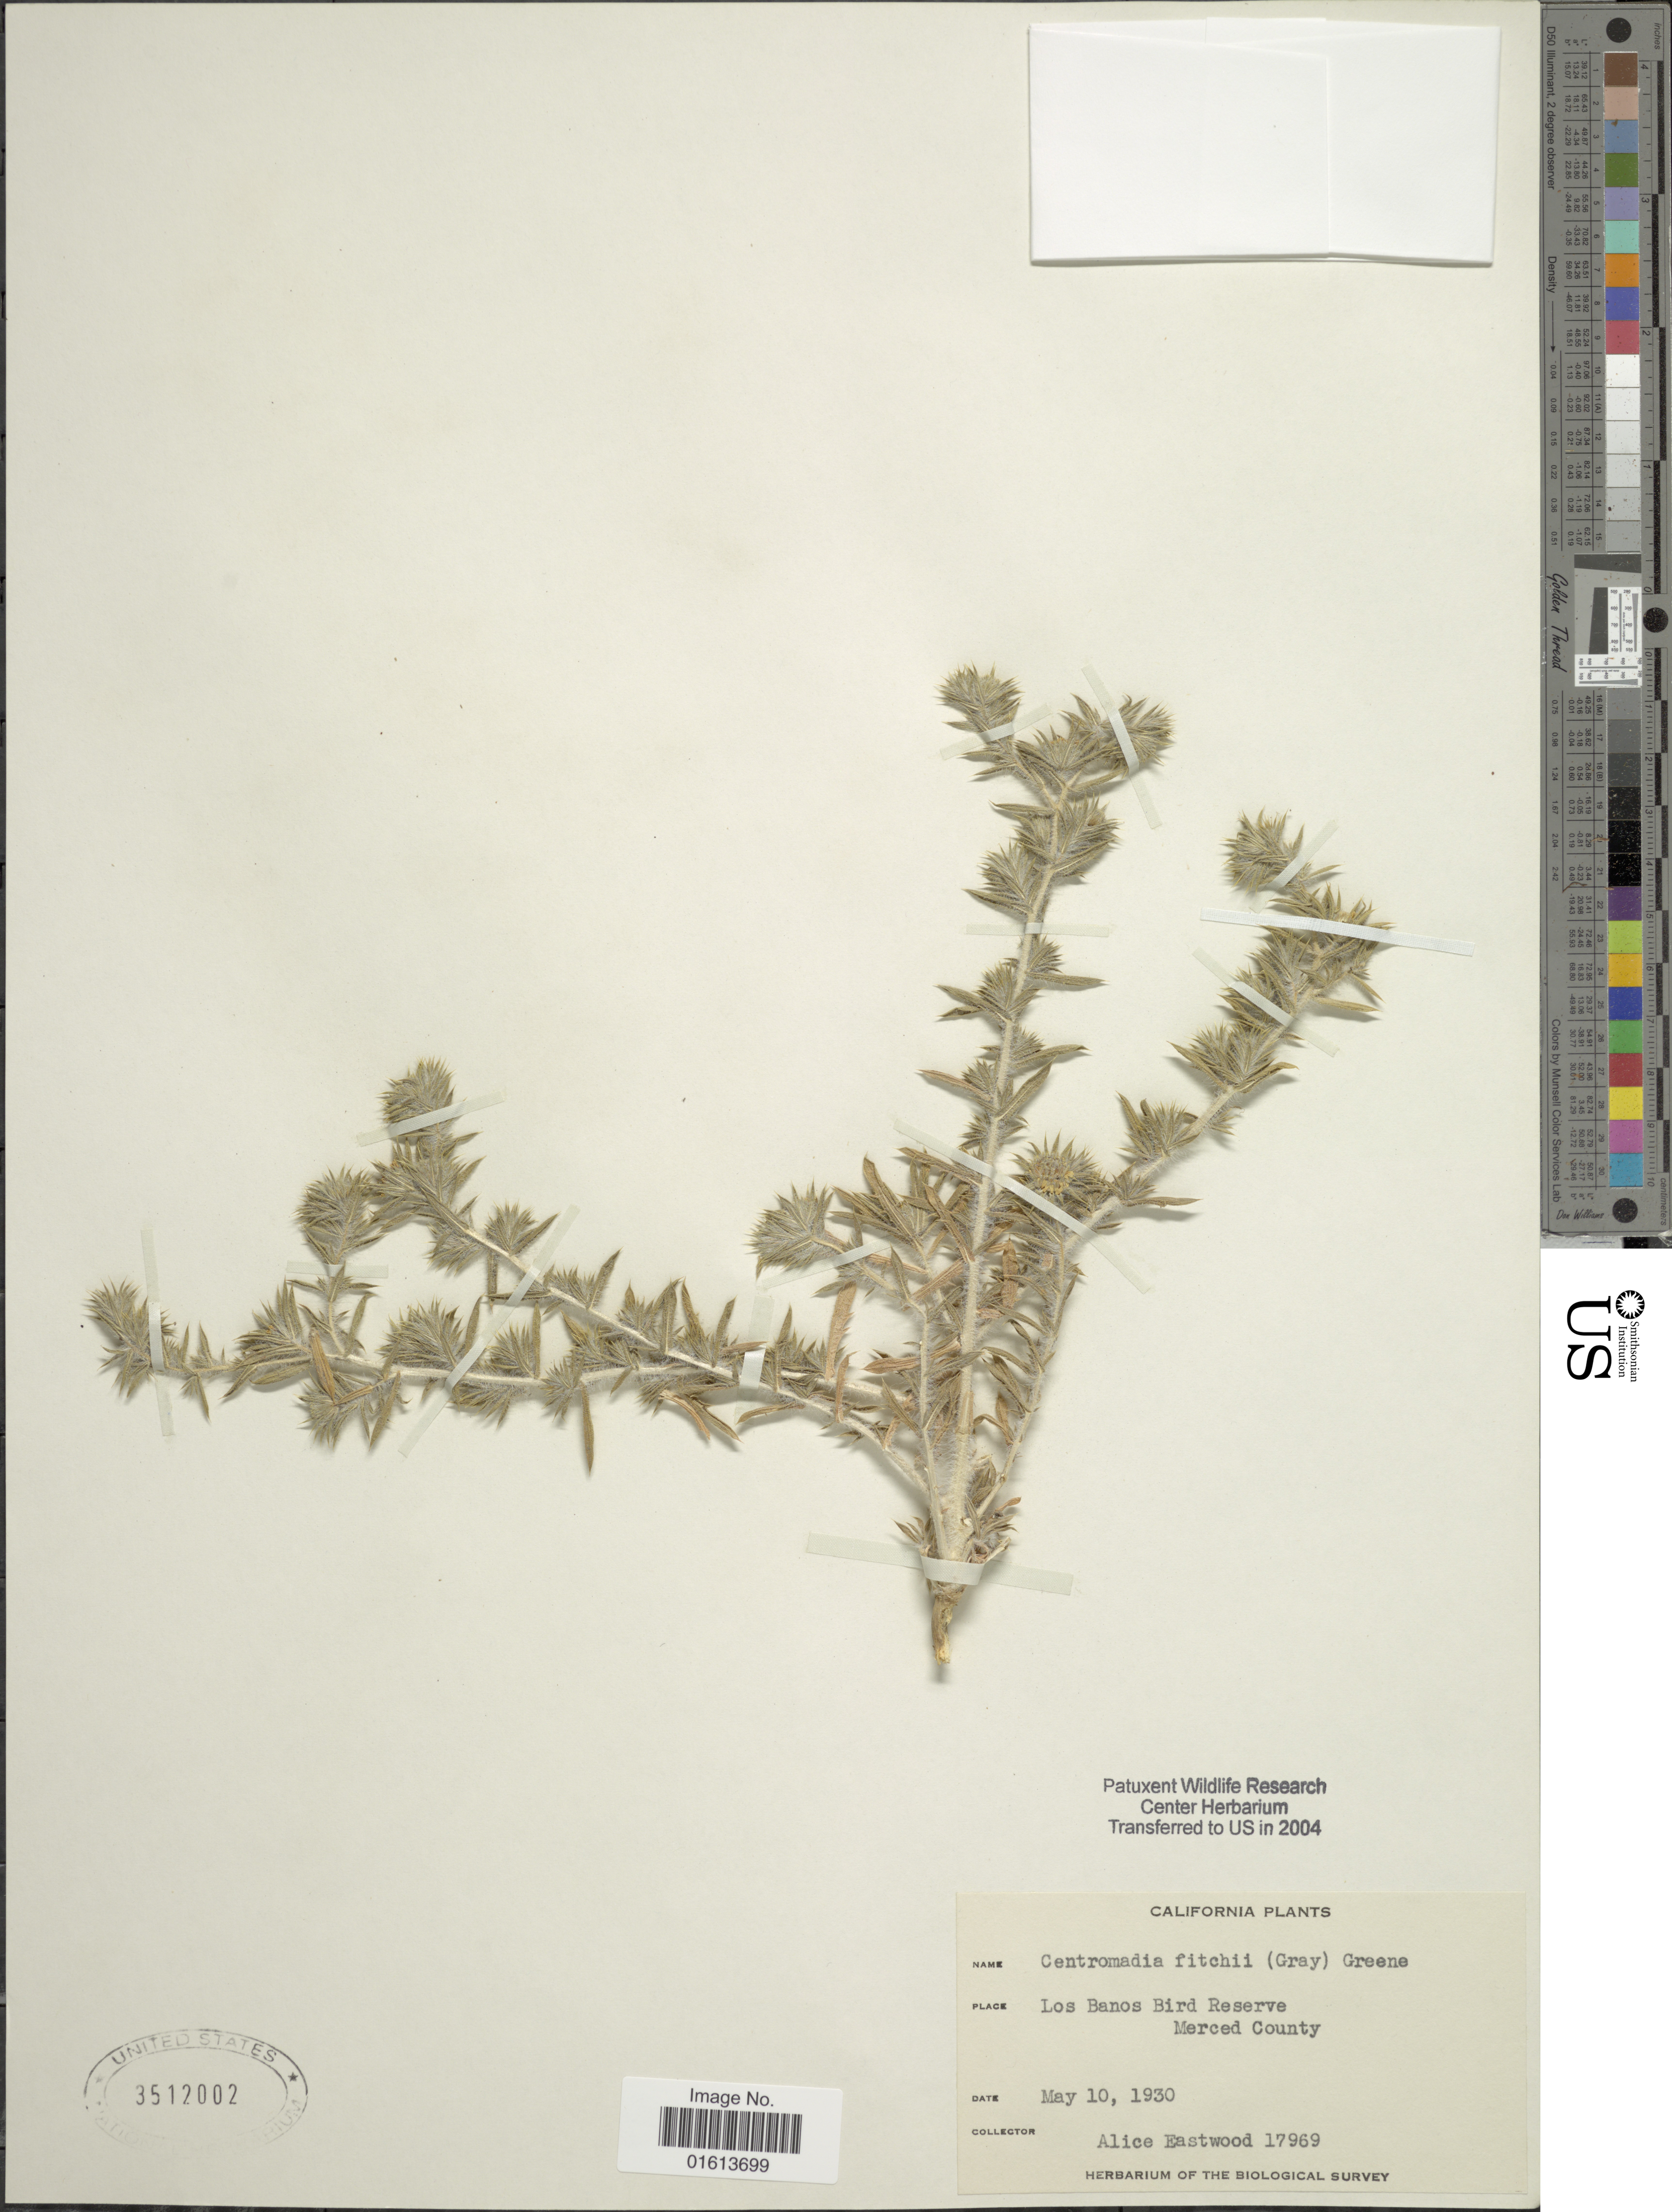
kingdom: Plantae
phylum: Tracheophyta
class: Magnoliopsida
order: Asterales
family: Asteraceae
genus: Hemizonia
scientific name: Hemizonia pungens subsp. laevis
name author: D.D. Keck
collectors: A. Eastwood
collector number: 17969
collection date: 1930-05-10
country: United States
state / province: California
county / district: Merced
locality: California. Los Banos Bird Reserve. Merced County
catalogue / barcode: US 3512002